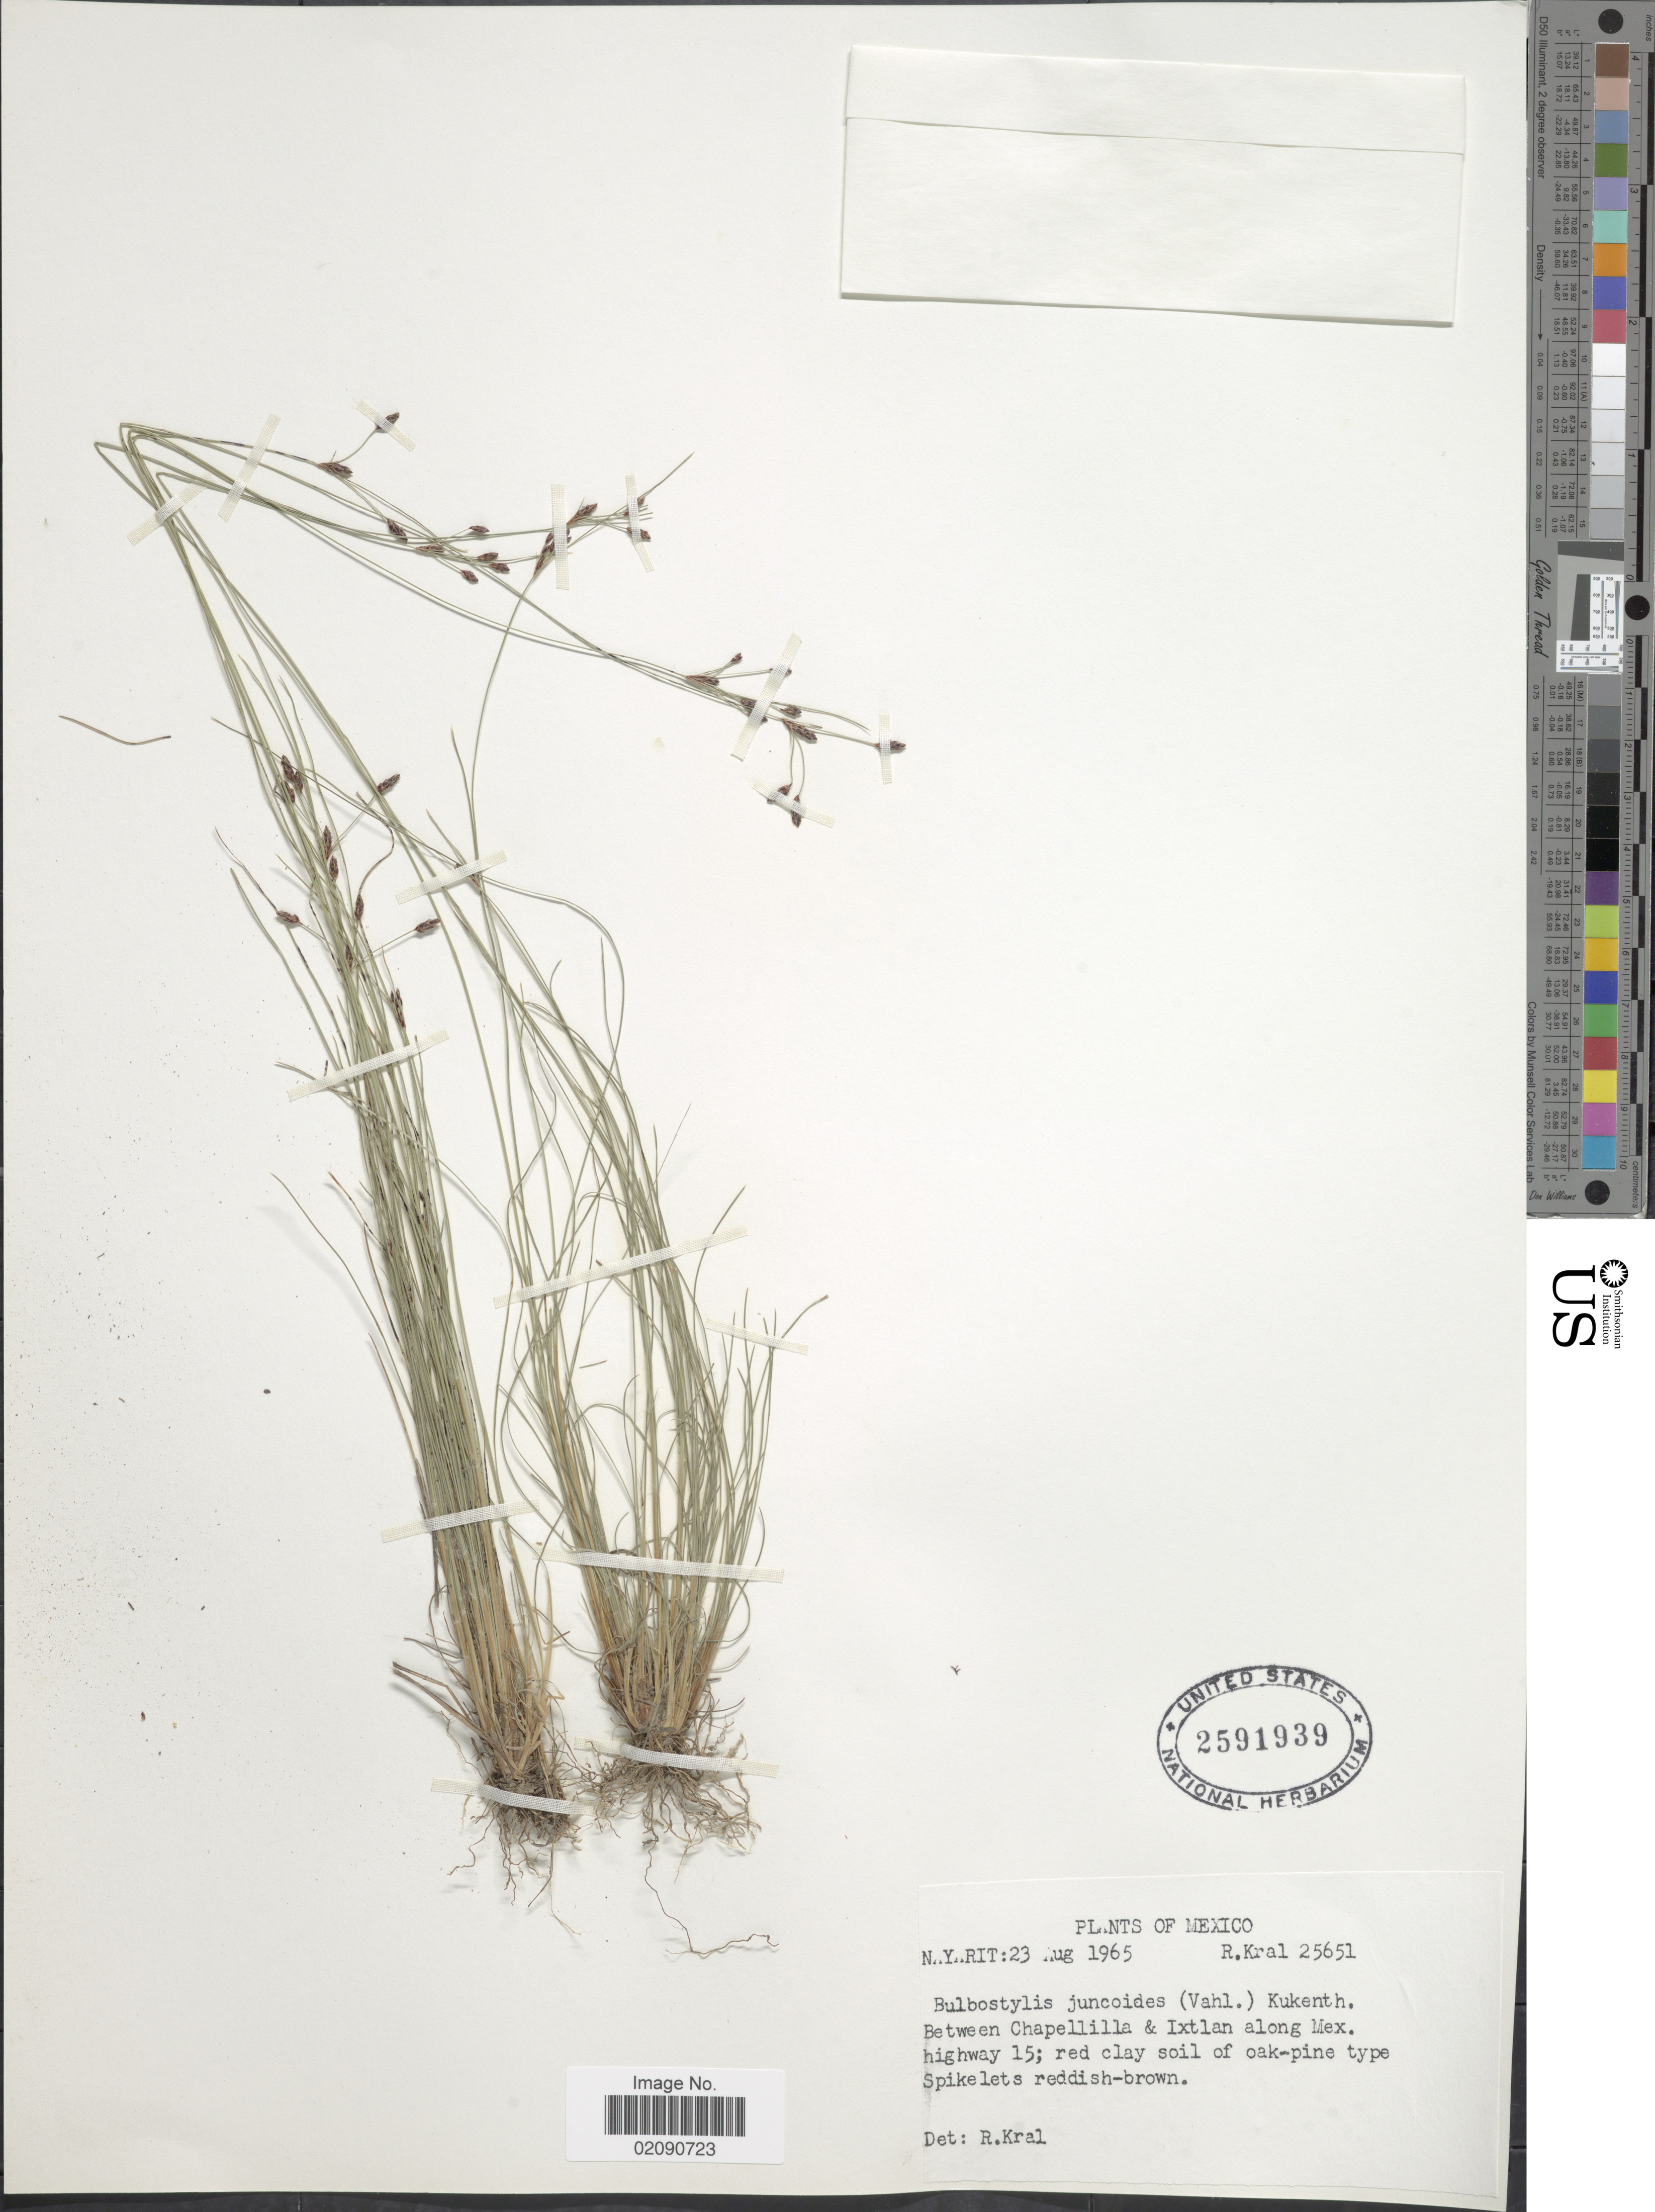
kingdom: Plantae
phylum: Tracheophyta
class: Liliopsida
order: Poales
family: Cyperaceae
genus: Bulbostylis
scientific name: Bulbostylis juncoides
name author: (Vahl) Kük. ex Herter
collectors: R. Kral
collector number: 25651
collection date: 1965-08-23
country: Mexico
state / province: Nayarit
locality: Between Chapellilla & Ixtlan along Mex. highway 15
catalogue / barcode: US 2591939